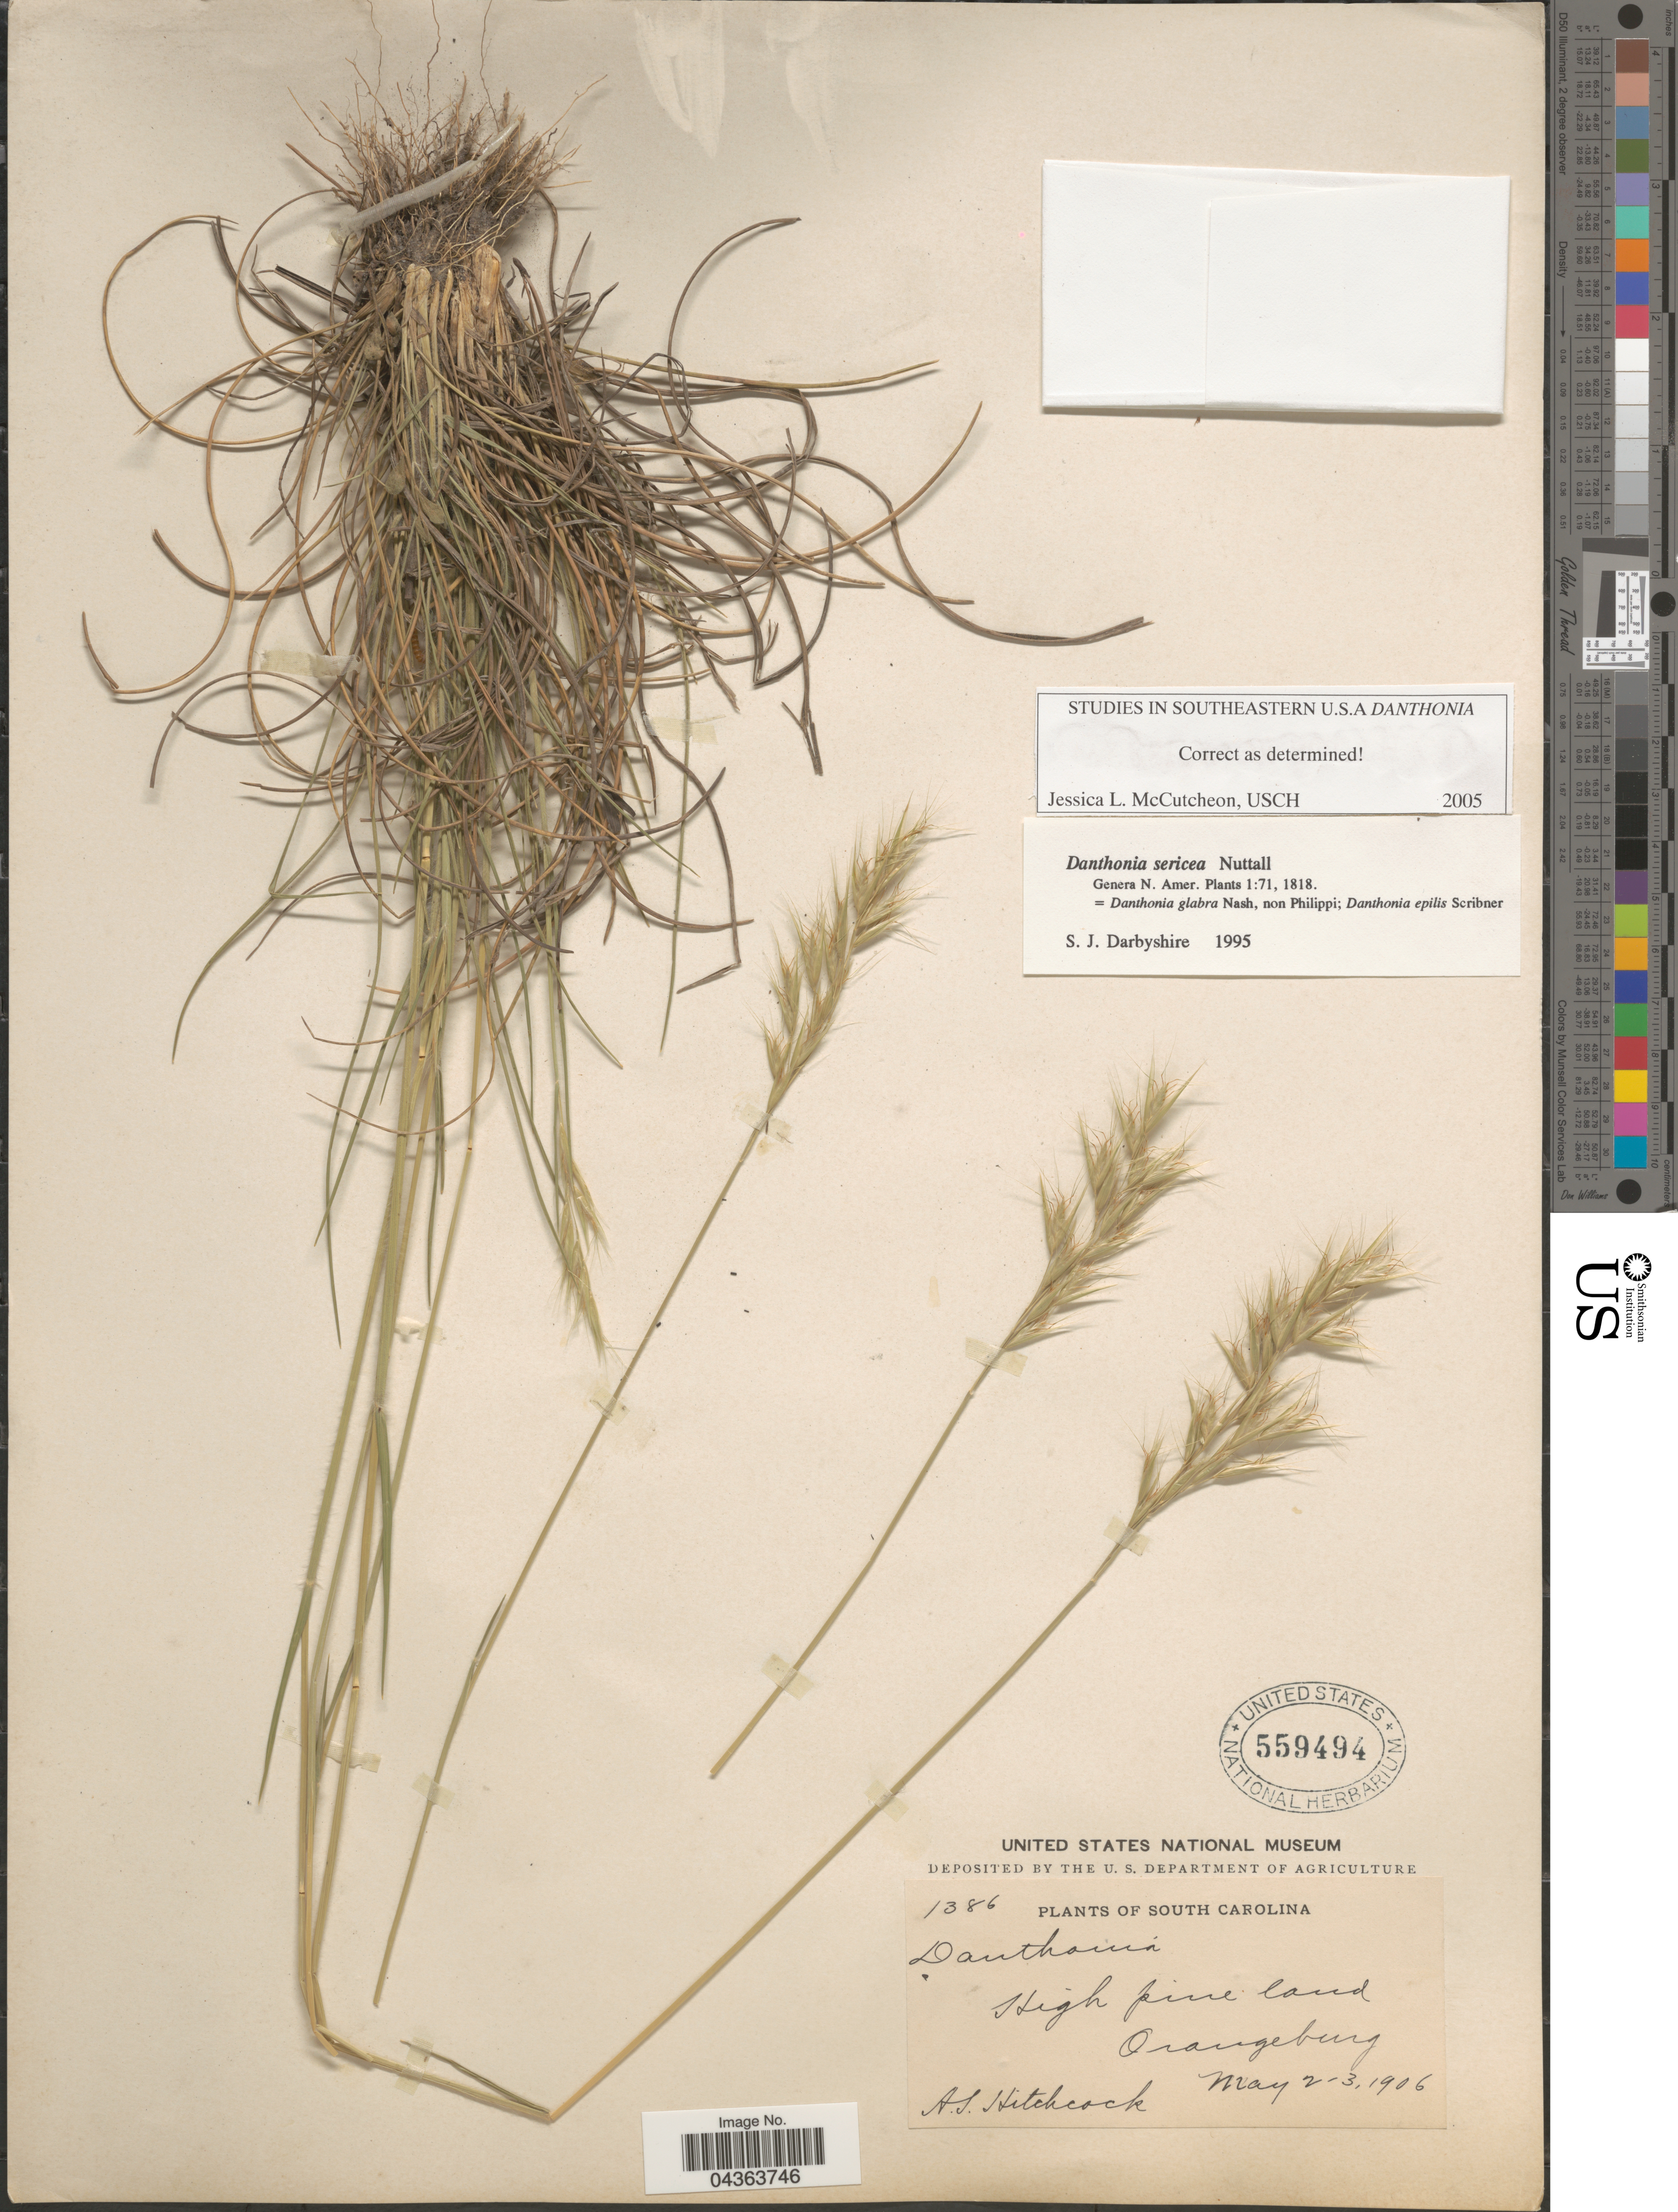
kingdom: Plantae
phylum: Tracheophyta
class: Liliopsida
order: Poales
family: Poaceae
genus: Danthonia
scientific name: Danthonia sericea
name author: Nutt.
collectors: A. S. Hitchcock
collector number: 1386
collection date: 1906-05-02/1906-05-03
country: United States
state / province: South Carolina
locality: High pine land. Orangeburg.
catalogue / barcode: US 559494